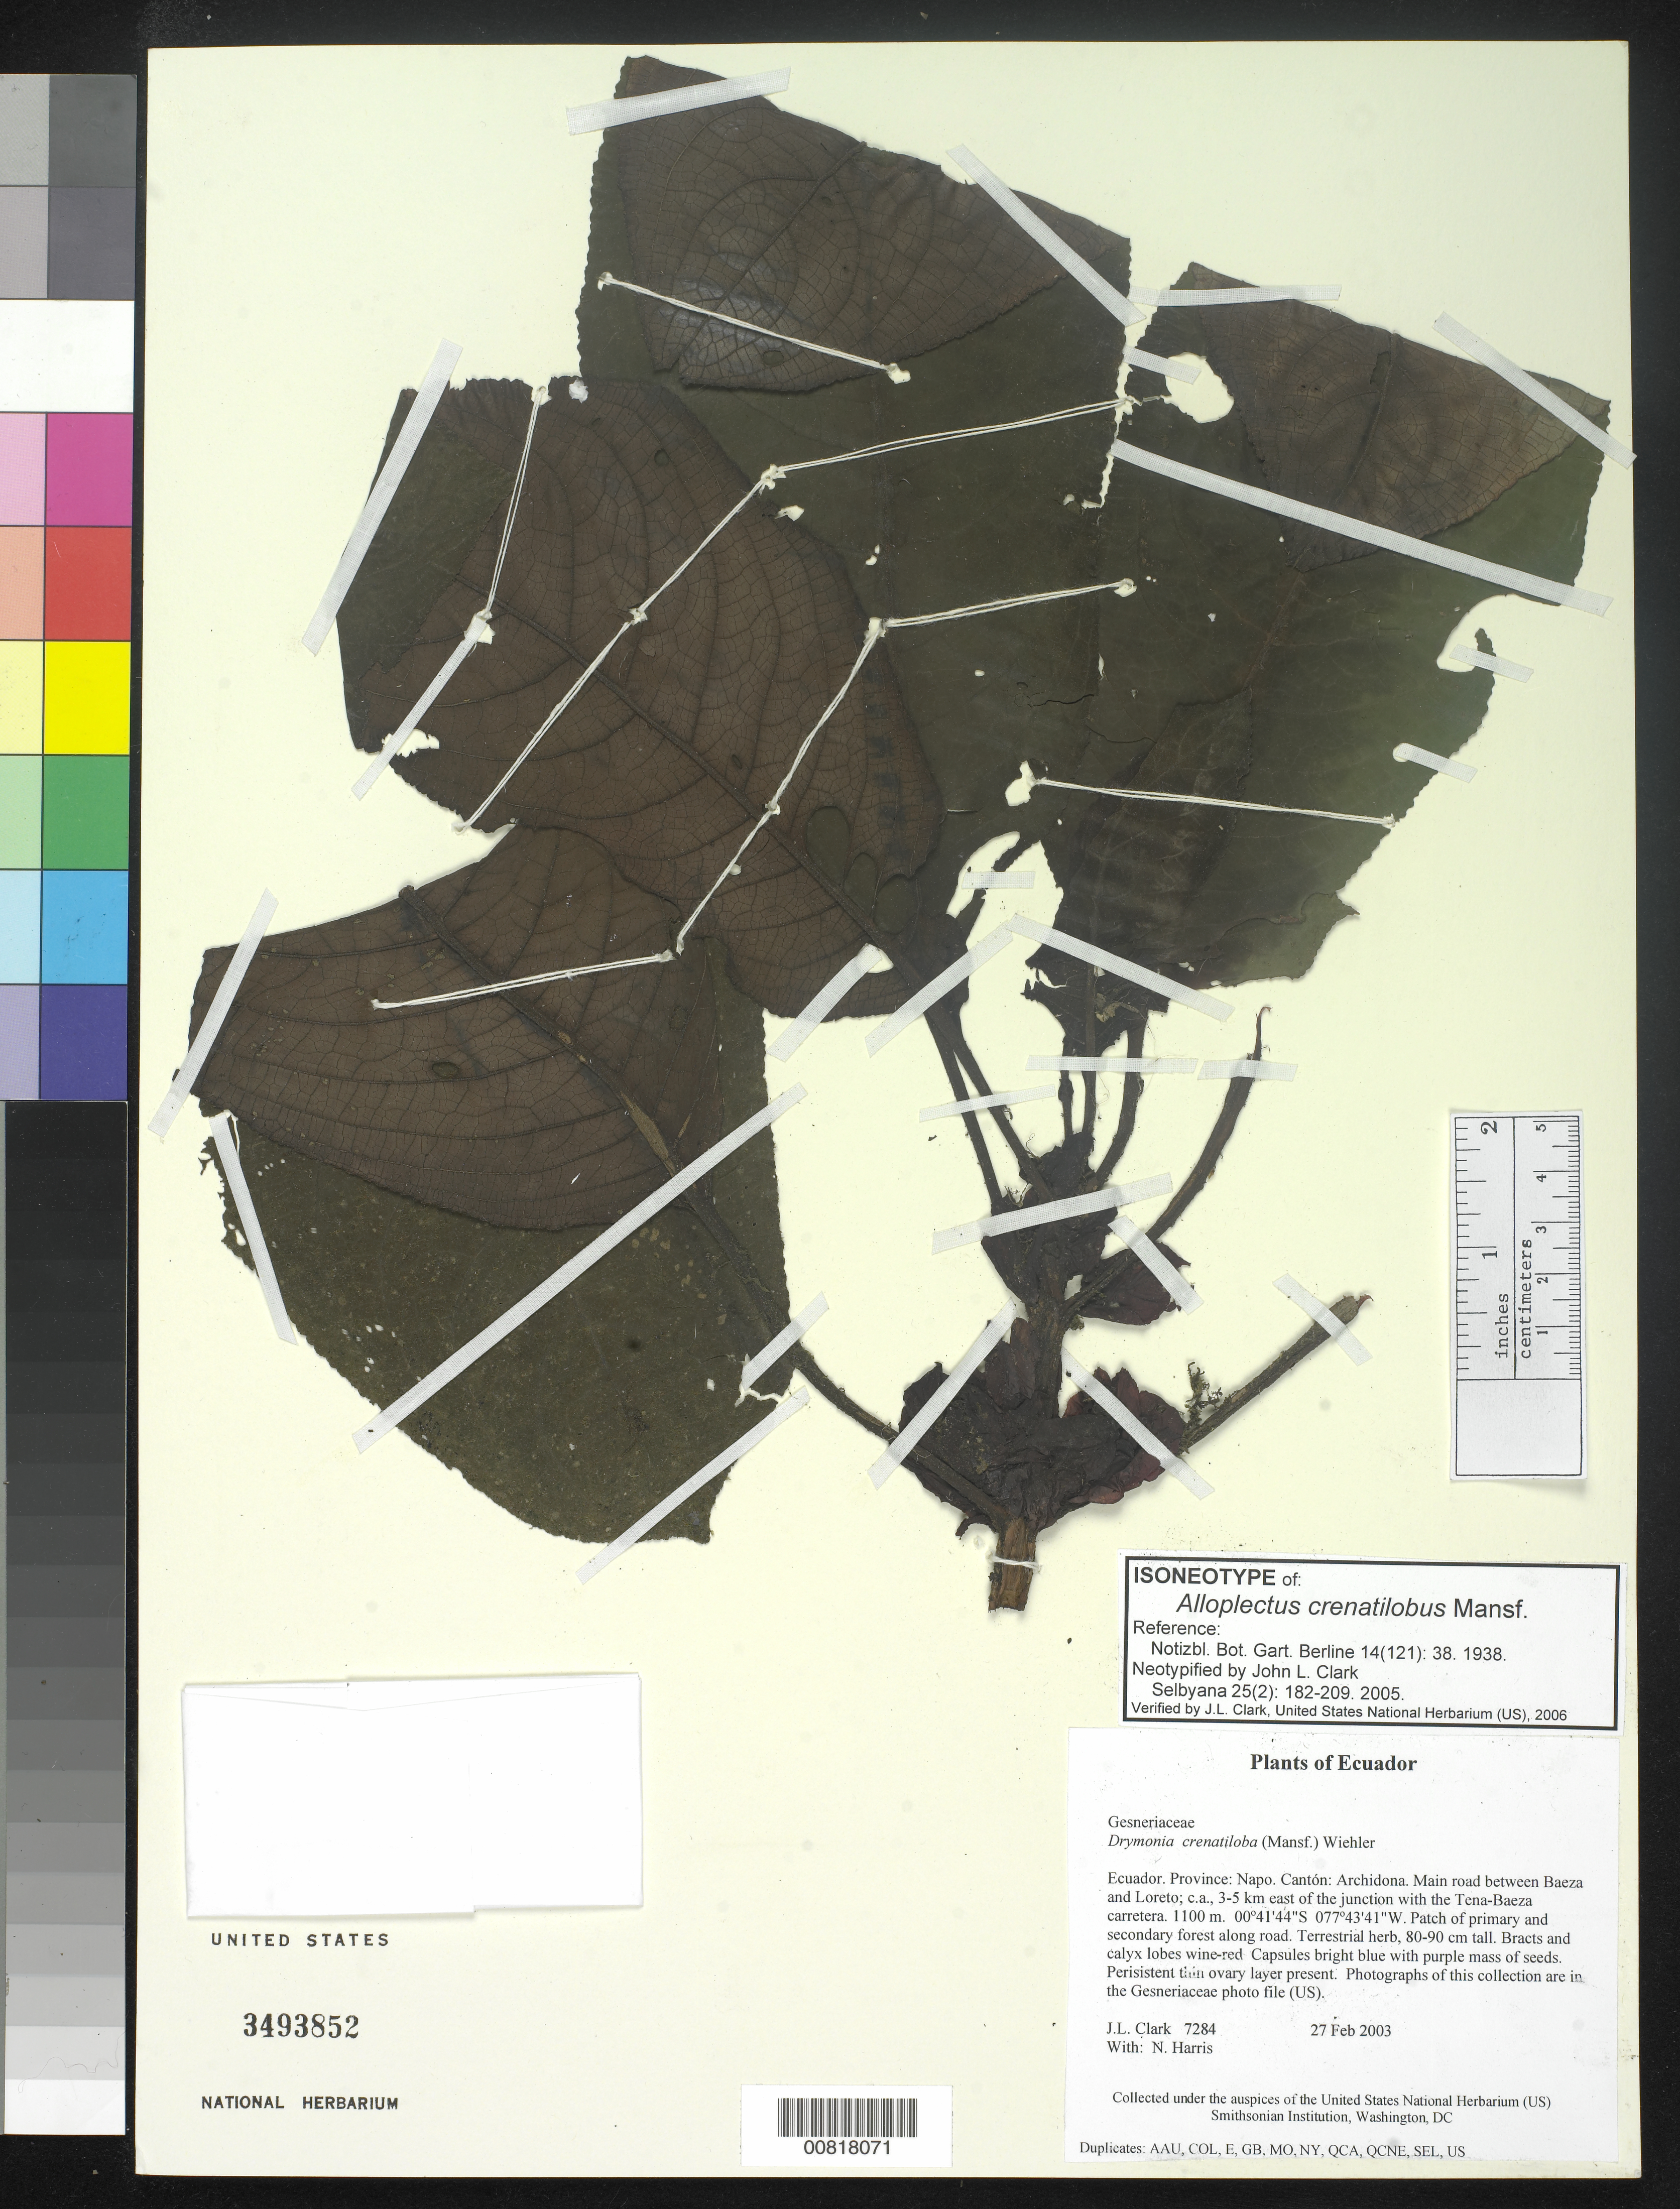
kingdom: Plantae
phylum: Tracheophyta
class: Magnoliopsida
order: Lamiales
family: Gesneriaceae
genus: Alloplectus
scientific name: Alloplectus crenatilobus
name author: Mansf.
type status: Isoneotype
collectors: J. L. Clark & N. Harris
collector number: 7284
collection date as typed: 27 Feb 2003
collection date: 2003-02-27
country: Ecuador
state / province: Napo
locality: Province: Napo. Cantón: Archidona. Main road between Baeza and Loreto; ca. 3-5 km east of the junction with the Tena-Baeza carretera.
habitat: Patch of primary and secondary forest along road.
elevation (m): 1100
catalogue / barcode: US 3493852